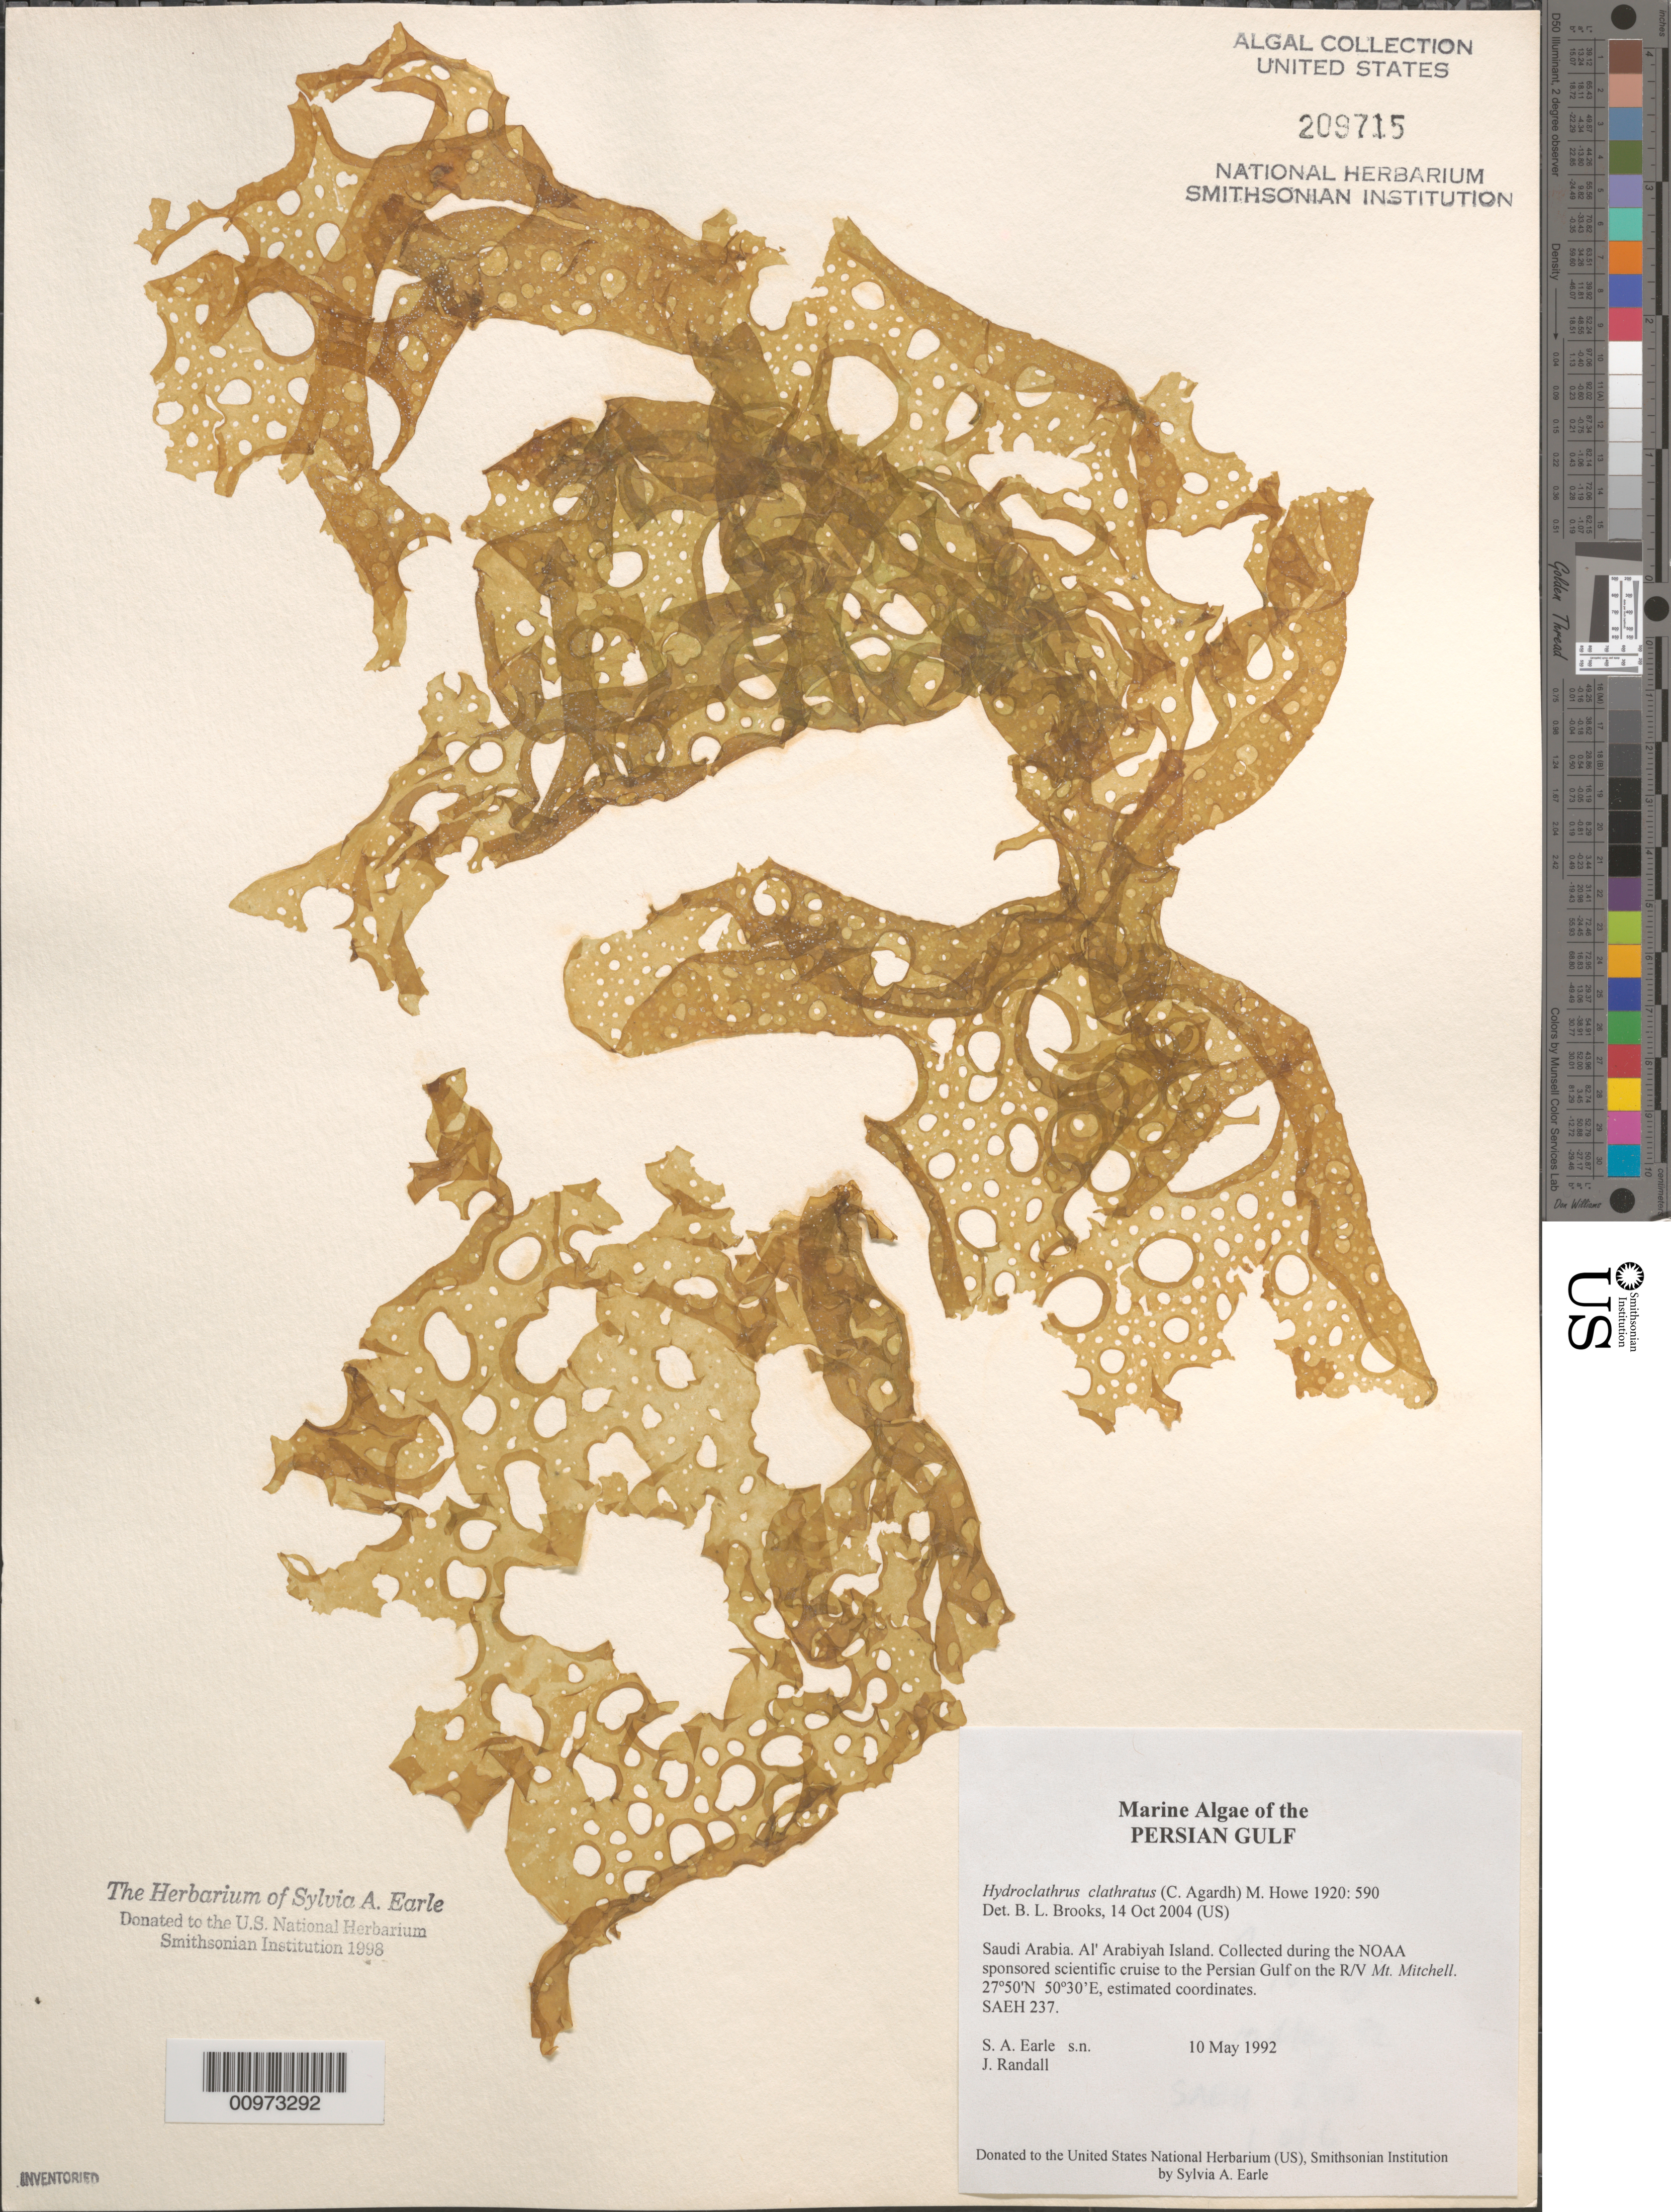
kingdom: Chromista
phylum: Ochrophyta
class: Phaeophyceae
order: Scytosiphonales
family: Scytosiphonaceae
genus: Hydroclathrus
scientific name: Hydroclathrus clathratus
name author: (C. Agardh) M. Howe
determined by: Brooks, B. L., (BOT), Smithsonian Institution - National Museum of Natural History (UNITED STATES)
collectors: S. A. Earle & J. Randall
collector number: SAEH 237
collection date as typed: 10 May 1992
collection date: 1992-05-10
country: Saudi Arabia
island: Al' Arabiyah Island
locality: Persian Gulf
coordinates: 27 50'N, 50 30'E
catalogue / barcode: US 209715